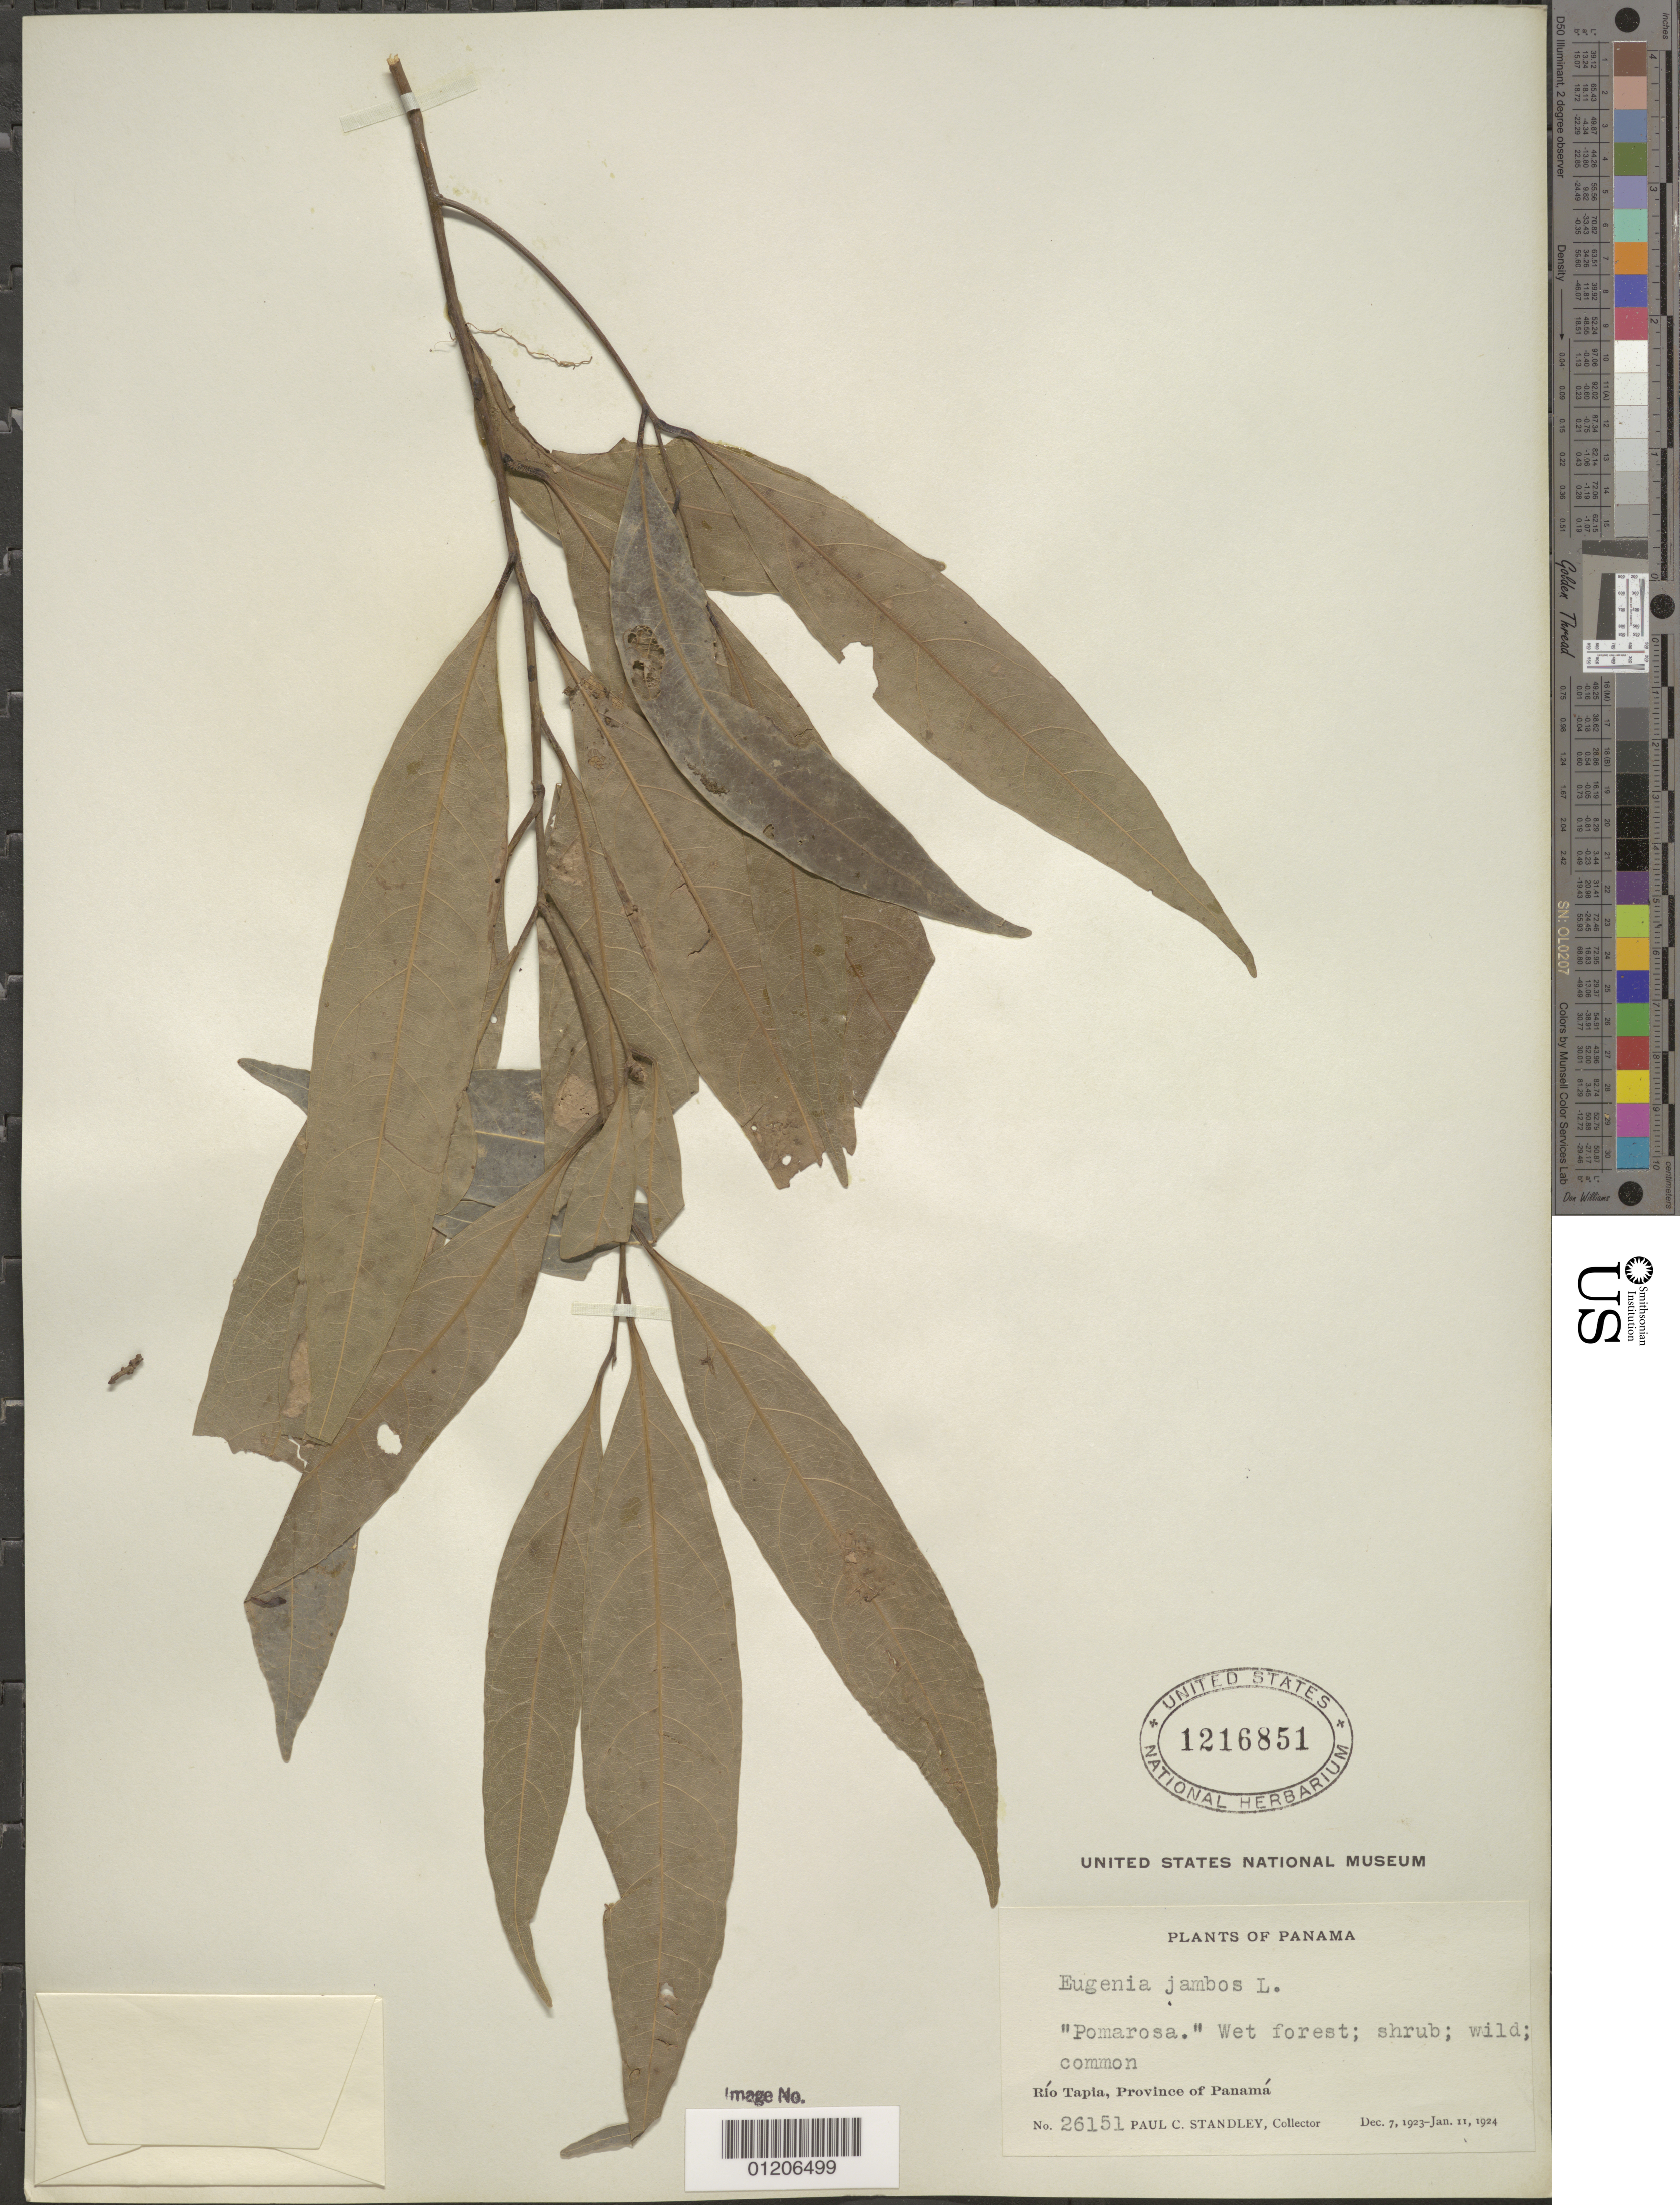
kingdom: Plantae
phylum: Tracheophyta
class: Magnoliopsida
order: Myrtales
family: Myrtaceae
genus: Syzygium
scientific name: Syzygium jambos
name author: (L.) Alston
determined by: Strong, Mark T., (BOT), Smithsonian Institution - National Museum of Natural History (UNITED STATES)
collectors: P. C. Standley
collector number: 26151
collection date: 1923-12-07/1924-01-11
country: Panama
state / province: Panamá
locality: Río Tapia.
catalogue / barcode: US 1216851